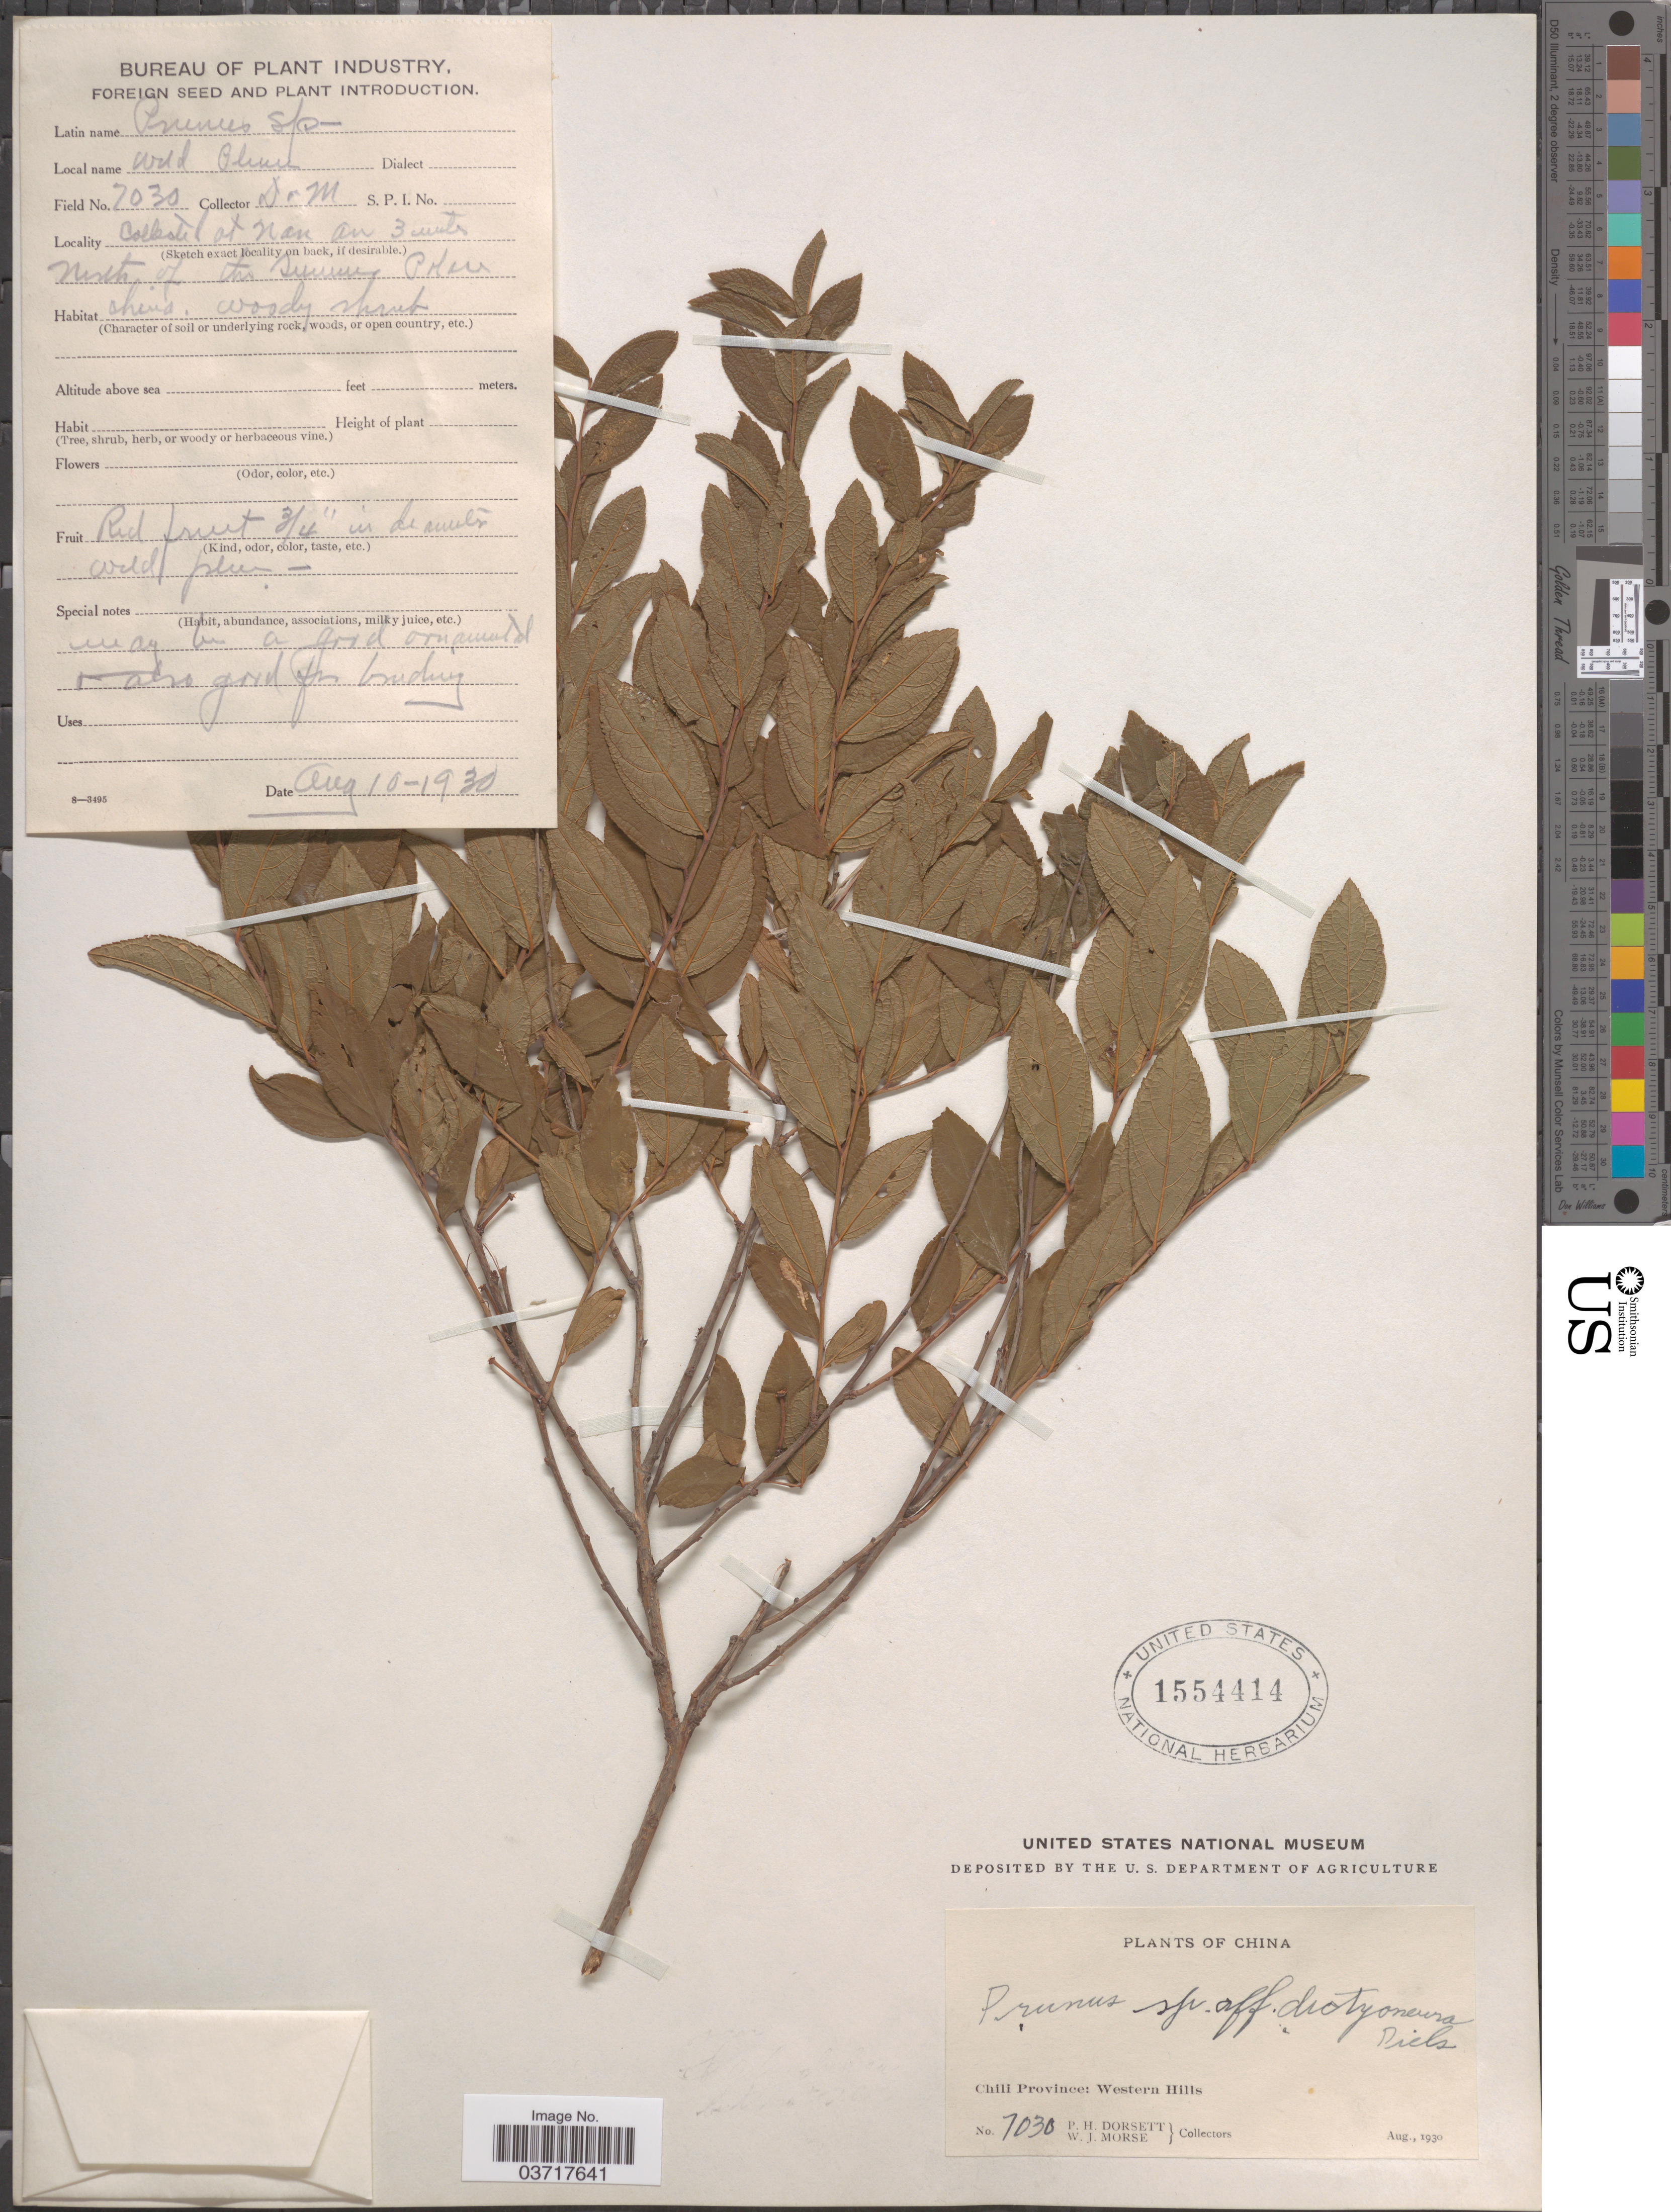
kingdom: Plantae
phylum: Tracheophyta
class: Magnoliopsida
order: Rosales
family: Rosaceae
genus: Prunus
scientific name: Prunus dictyoneura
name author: Diels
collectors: P. H. Dorsett & W. J. Morse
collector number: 7030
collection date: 1930-08-10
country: China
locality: Nan au 3 mts. North of the Summery Polau. [interpreted] Chili Province: Western Hills.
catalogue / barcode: US 1554414